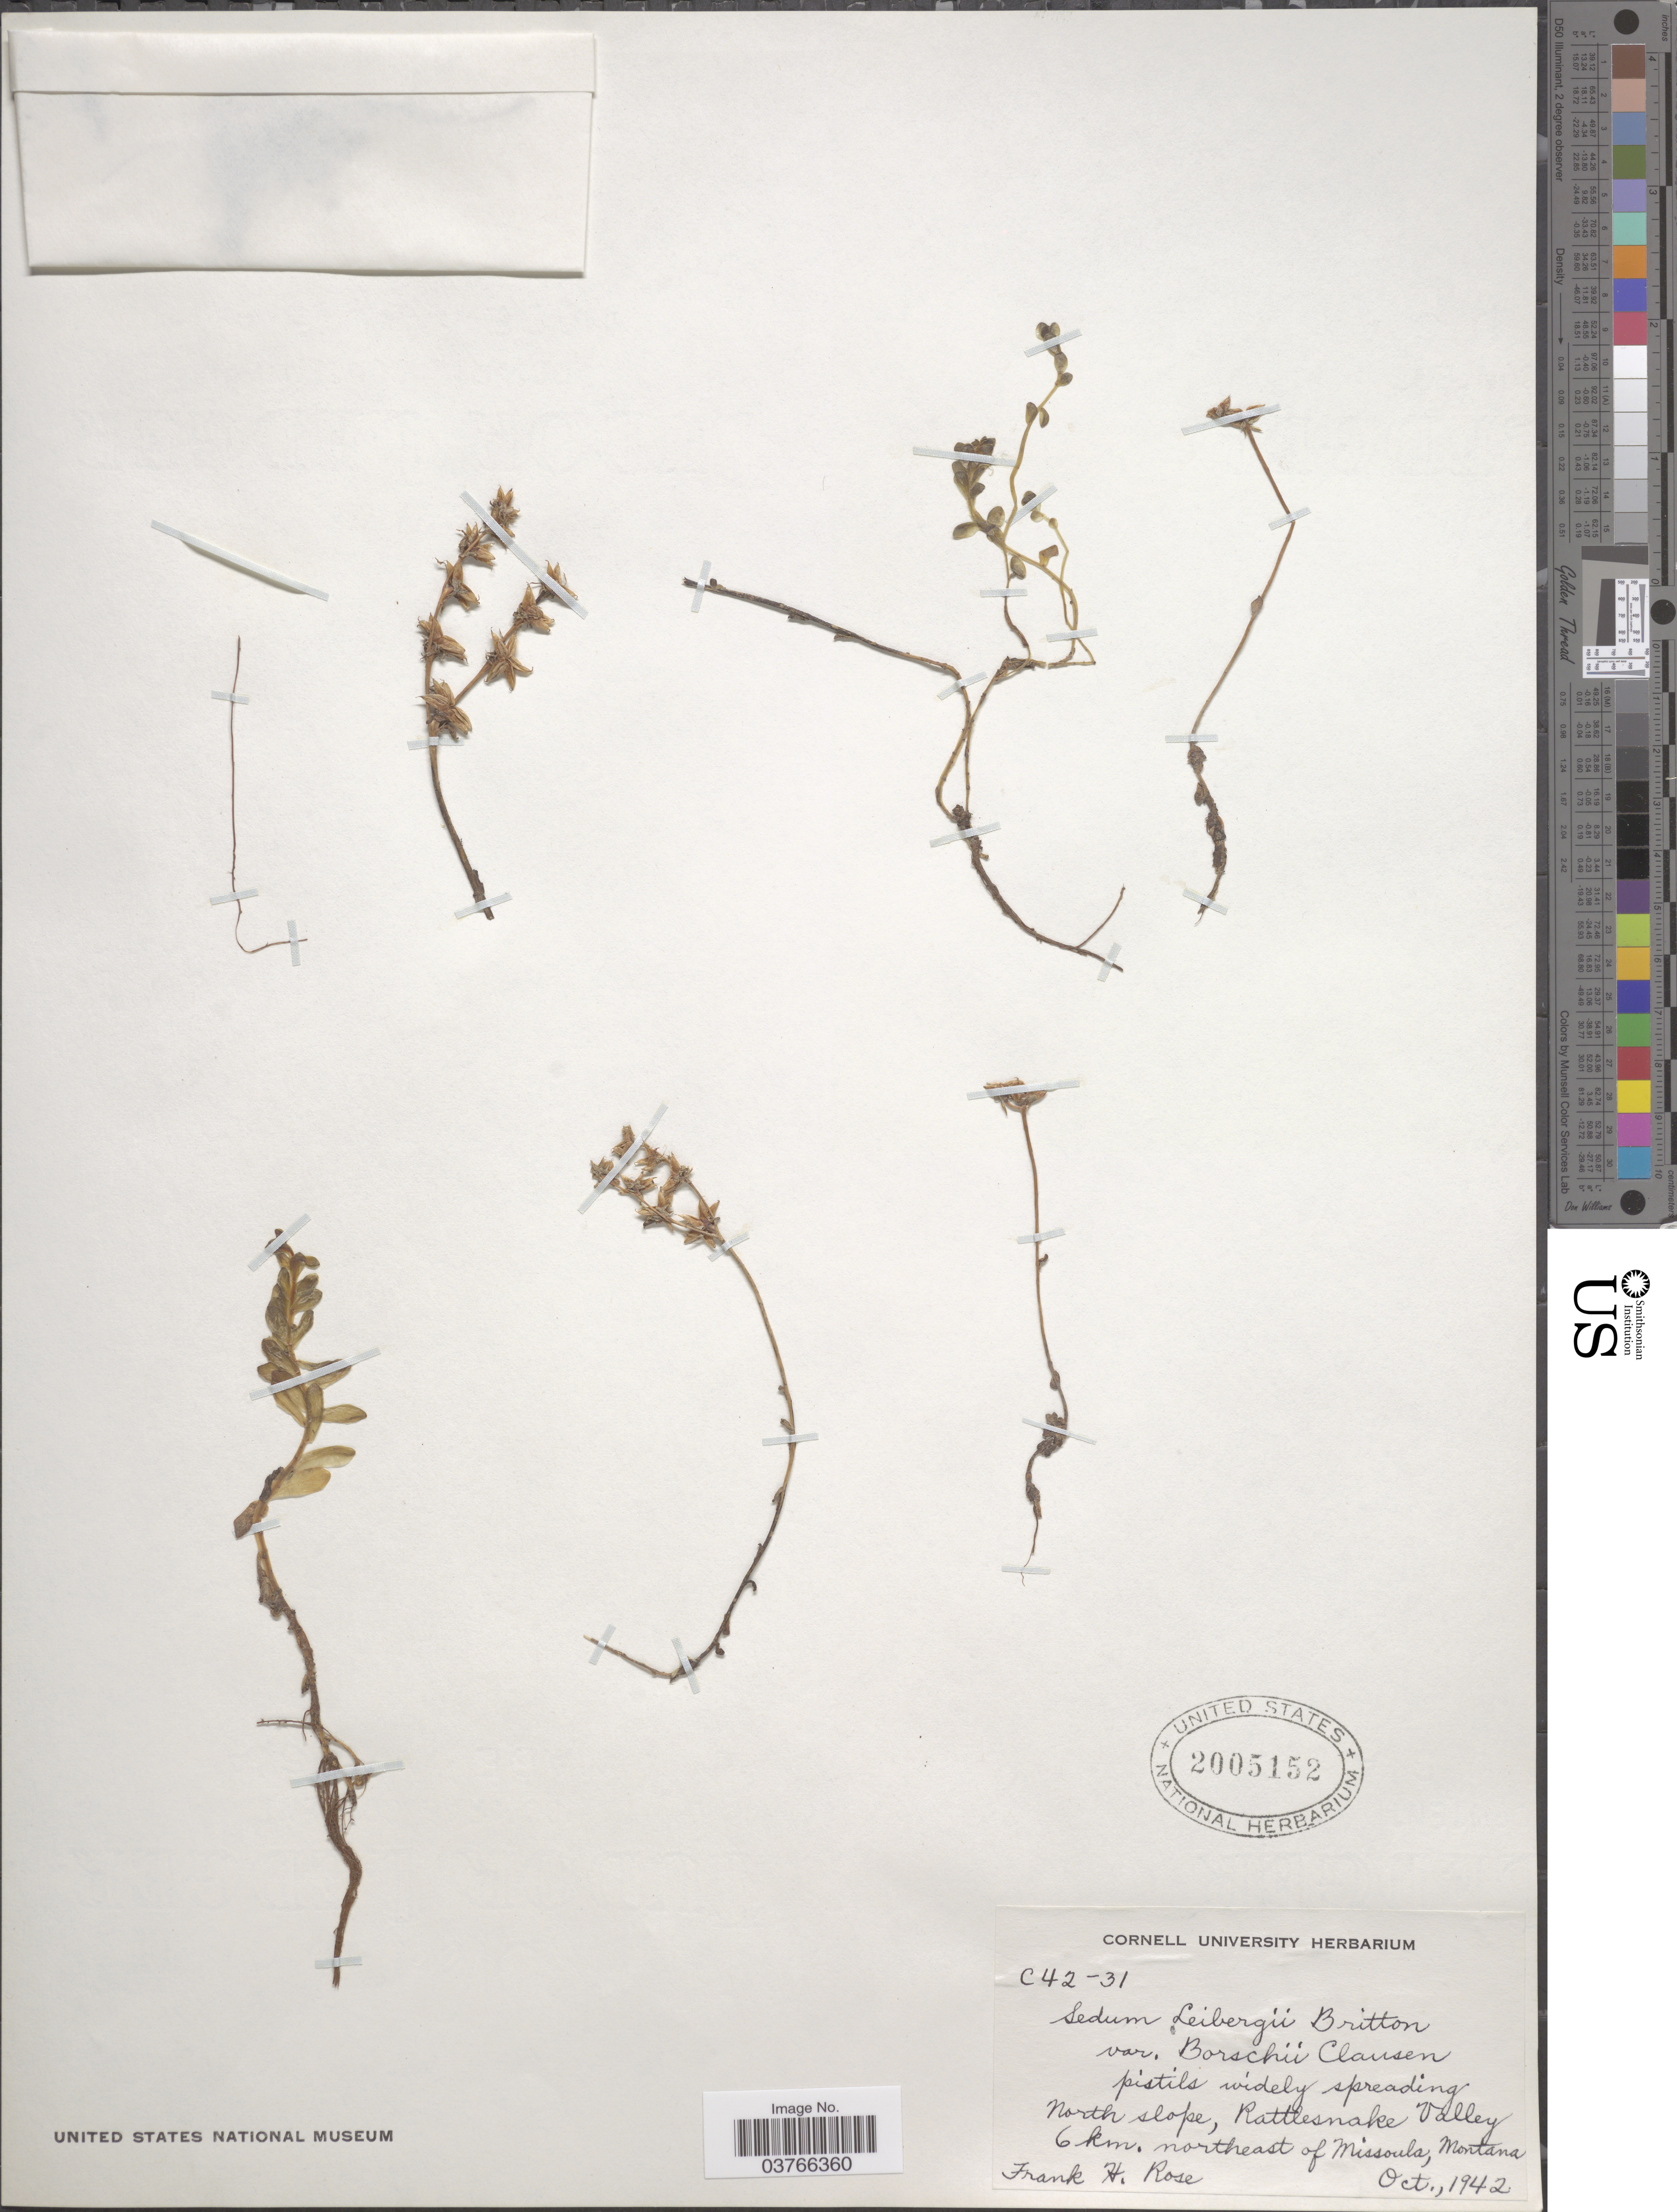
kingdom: Plantae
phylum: Tracheophyta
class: Magnoliopsida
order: Saxifragales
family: Crassulaceae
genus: Sedum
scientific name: Sedum leibergii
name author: Britton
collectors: F. H. Rose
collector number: C42-31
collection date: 1942-10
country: United States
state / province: Montana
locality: North slope, Rattlesnake Valley. 6 km. northeast of Missoula.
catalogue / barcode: US 2005152